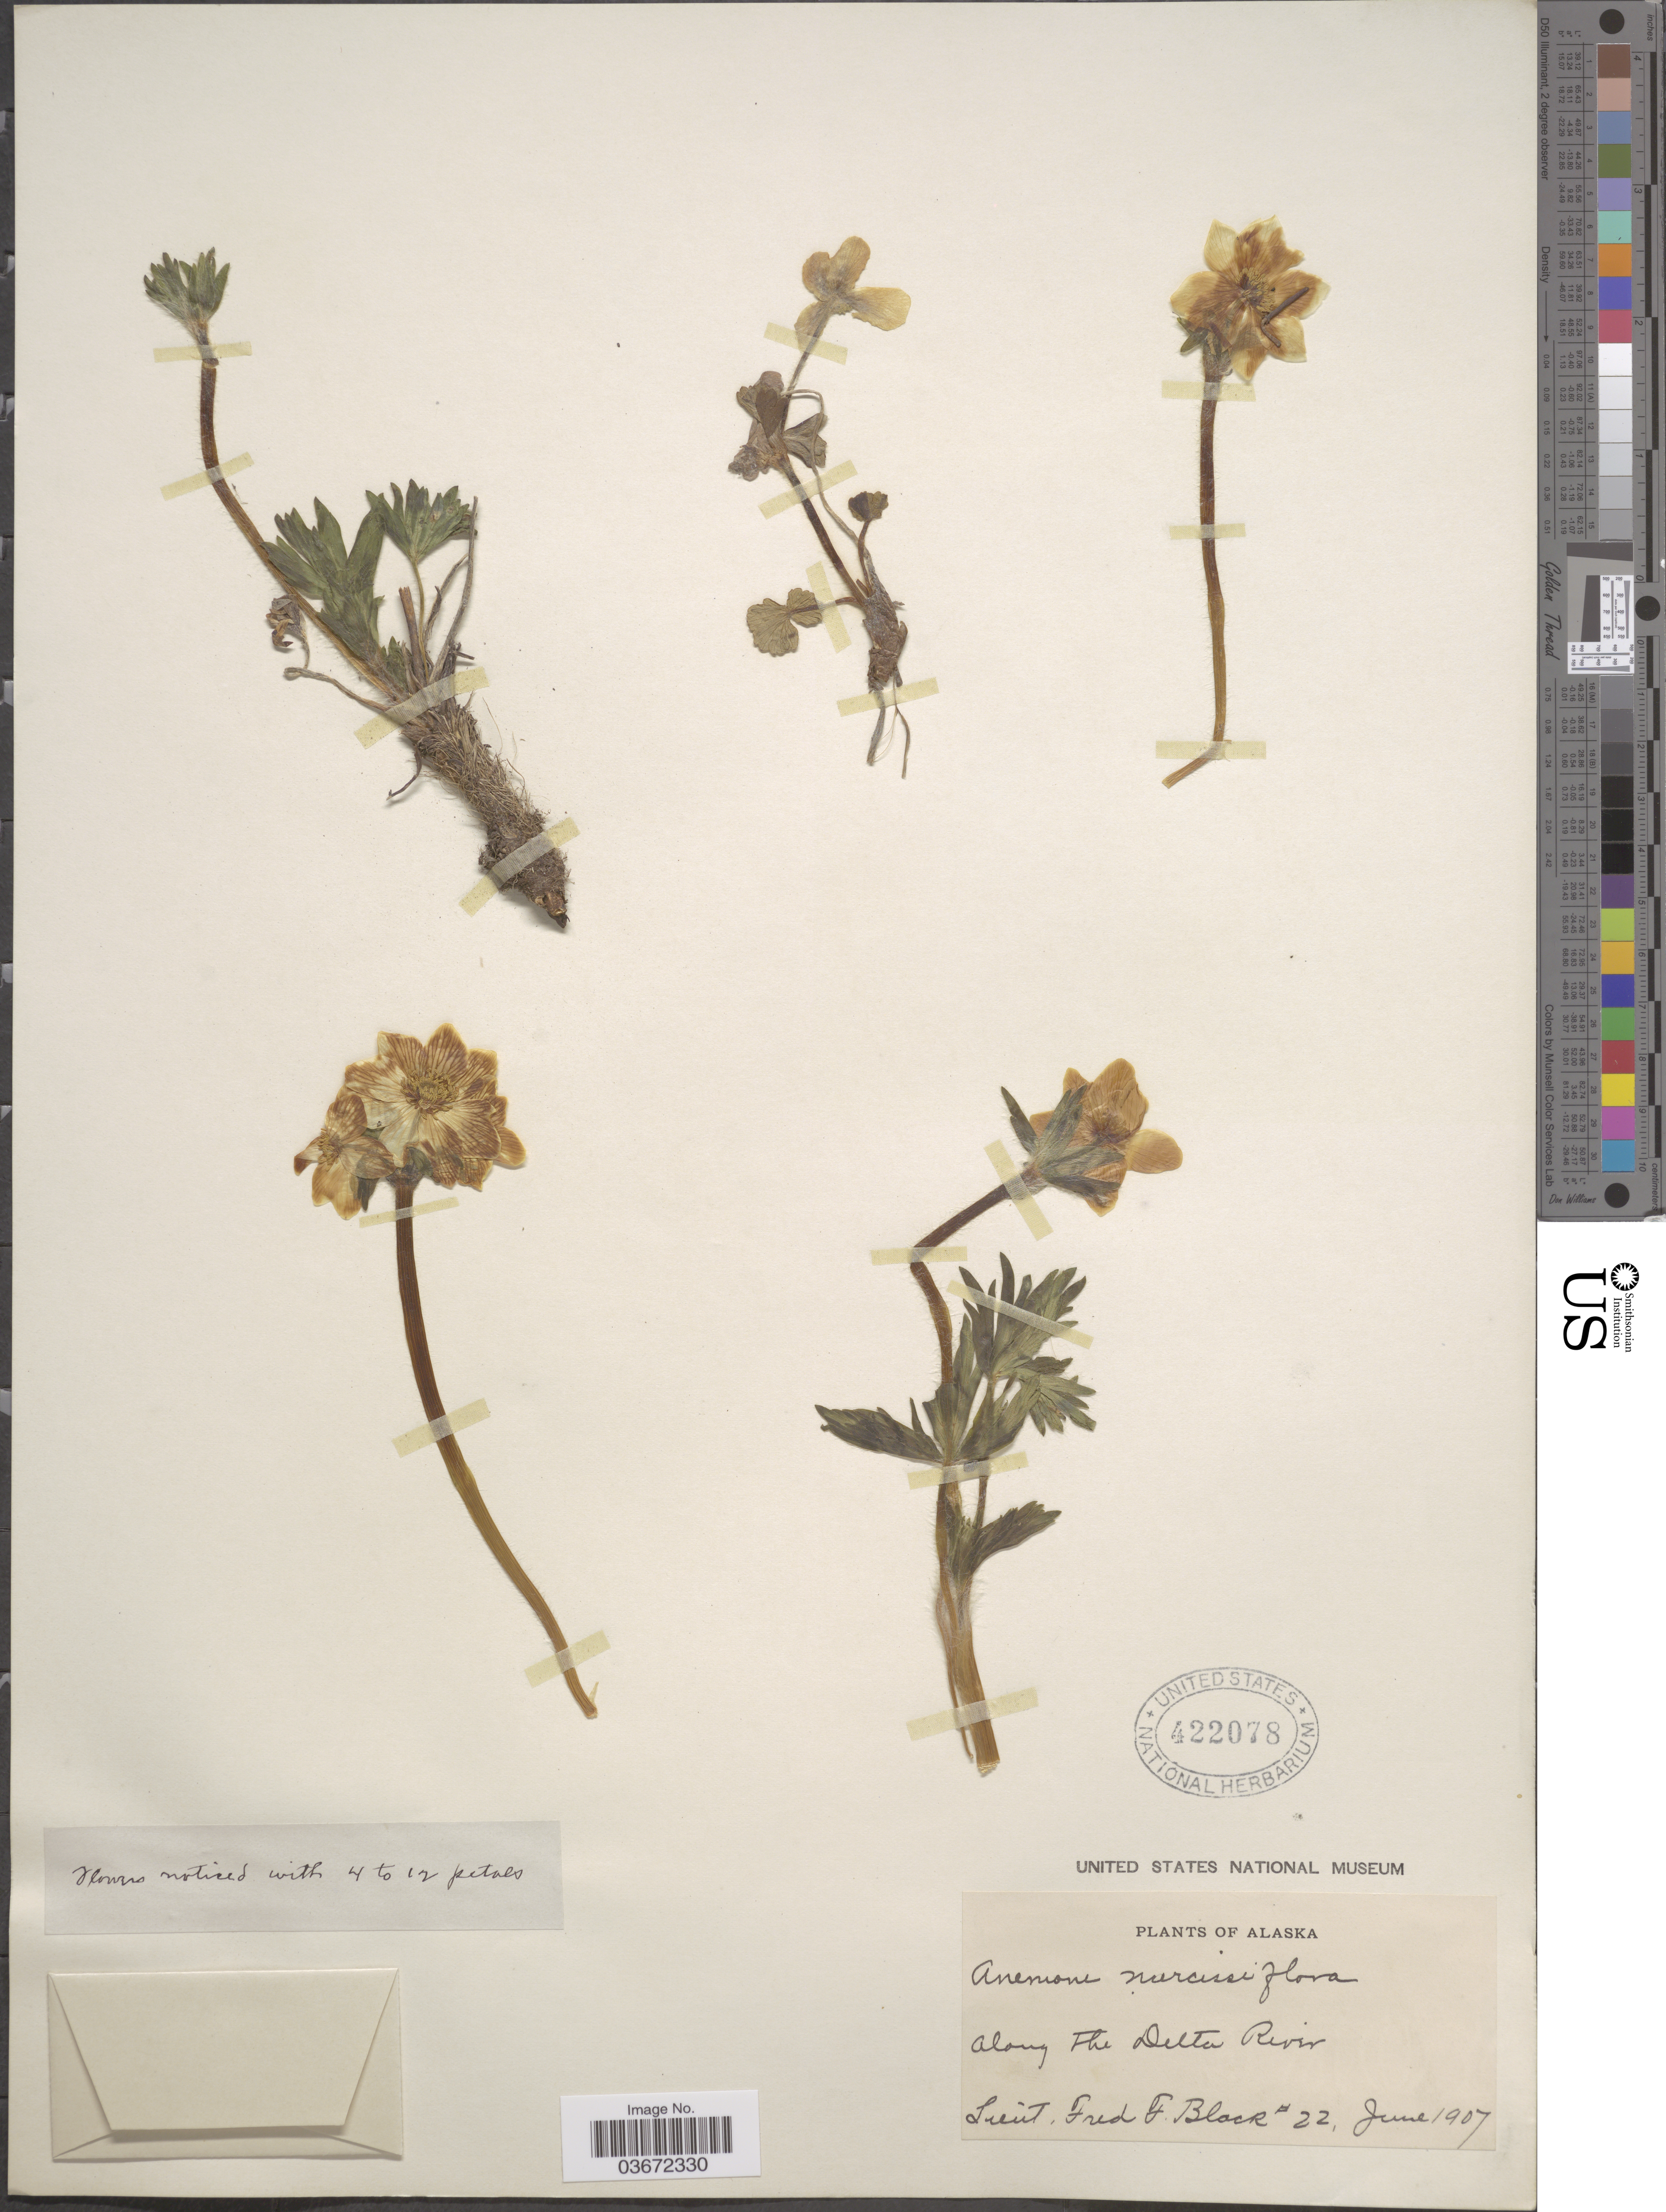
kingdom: Plantae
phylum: Tracheophyta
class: Magnoliopsida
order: Ranunculales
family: Ranunculaceae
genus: Anemone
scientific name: Anemone narcissiflora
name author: L.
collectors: F. Black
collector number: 22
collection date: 1907-06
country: United States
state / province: Alaska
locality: Along The Delta River.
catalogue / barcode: US 422078